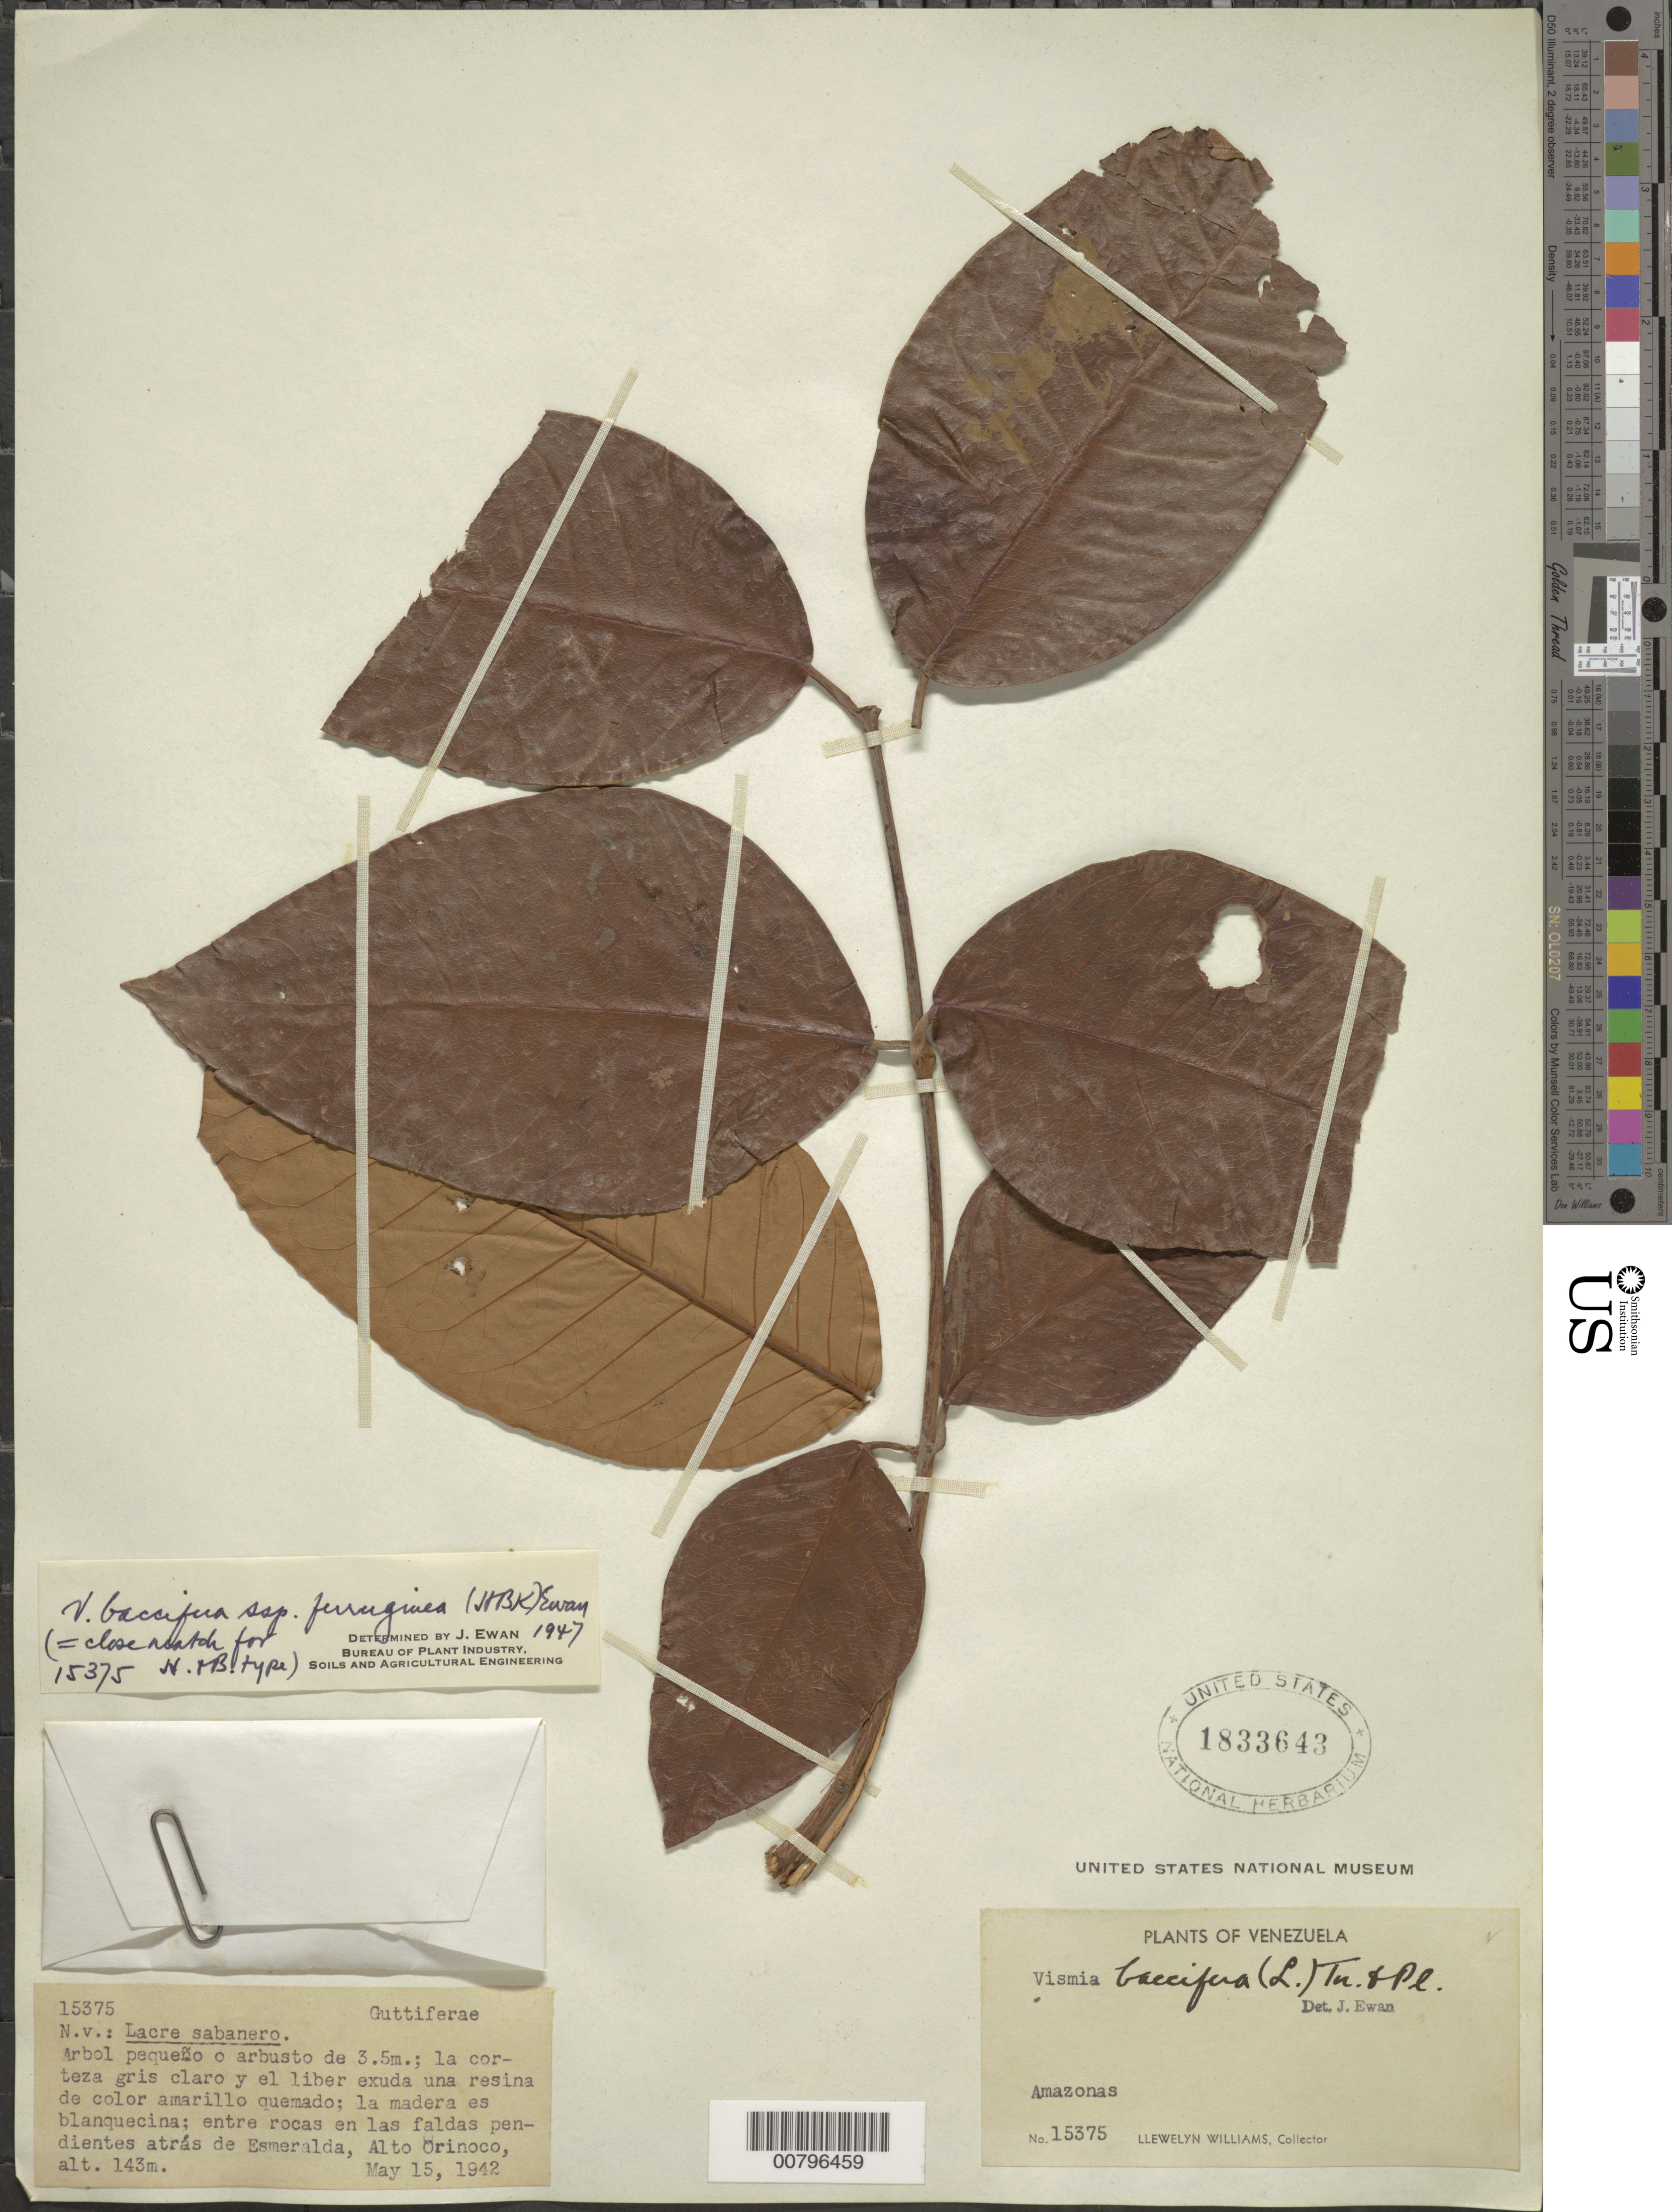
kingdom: Plantae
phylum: Tracheophyta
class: Magnoliopsida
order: Malpighiales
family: Hypericaceae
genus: Vismia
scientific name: Vismia baccifera subsp. ferruginea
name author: (Kunth) Ewan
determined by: Ewan, J. A.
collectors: Ll. Williams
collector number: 15375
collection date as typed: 15-May-42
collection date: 1942-05-15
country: Venezuela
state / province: Amazonas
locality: Esmeralda, Alto Orinoco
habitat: Entre rocas en las faldas pendientes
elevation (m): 143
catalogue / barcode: US 1833643